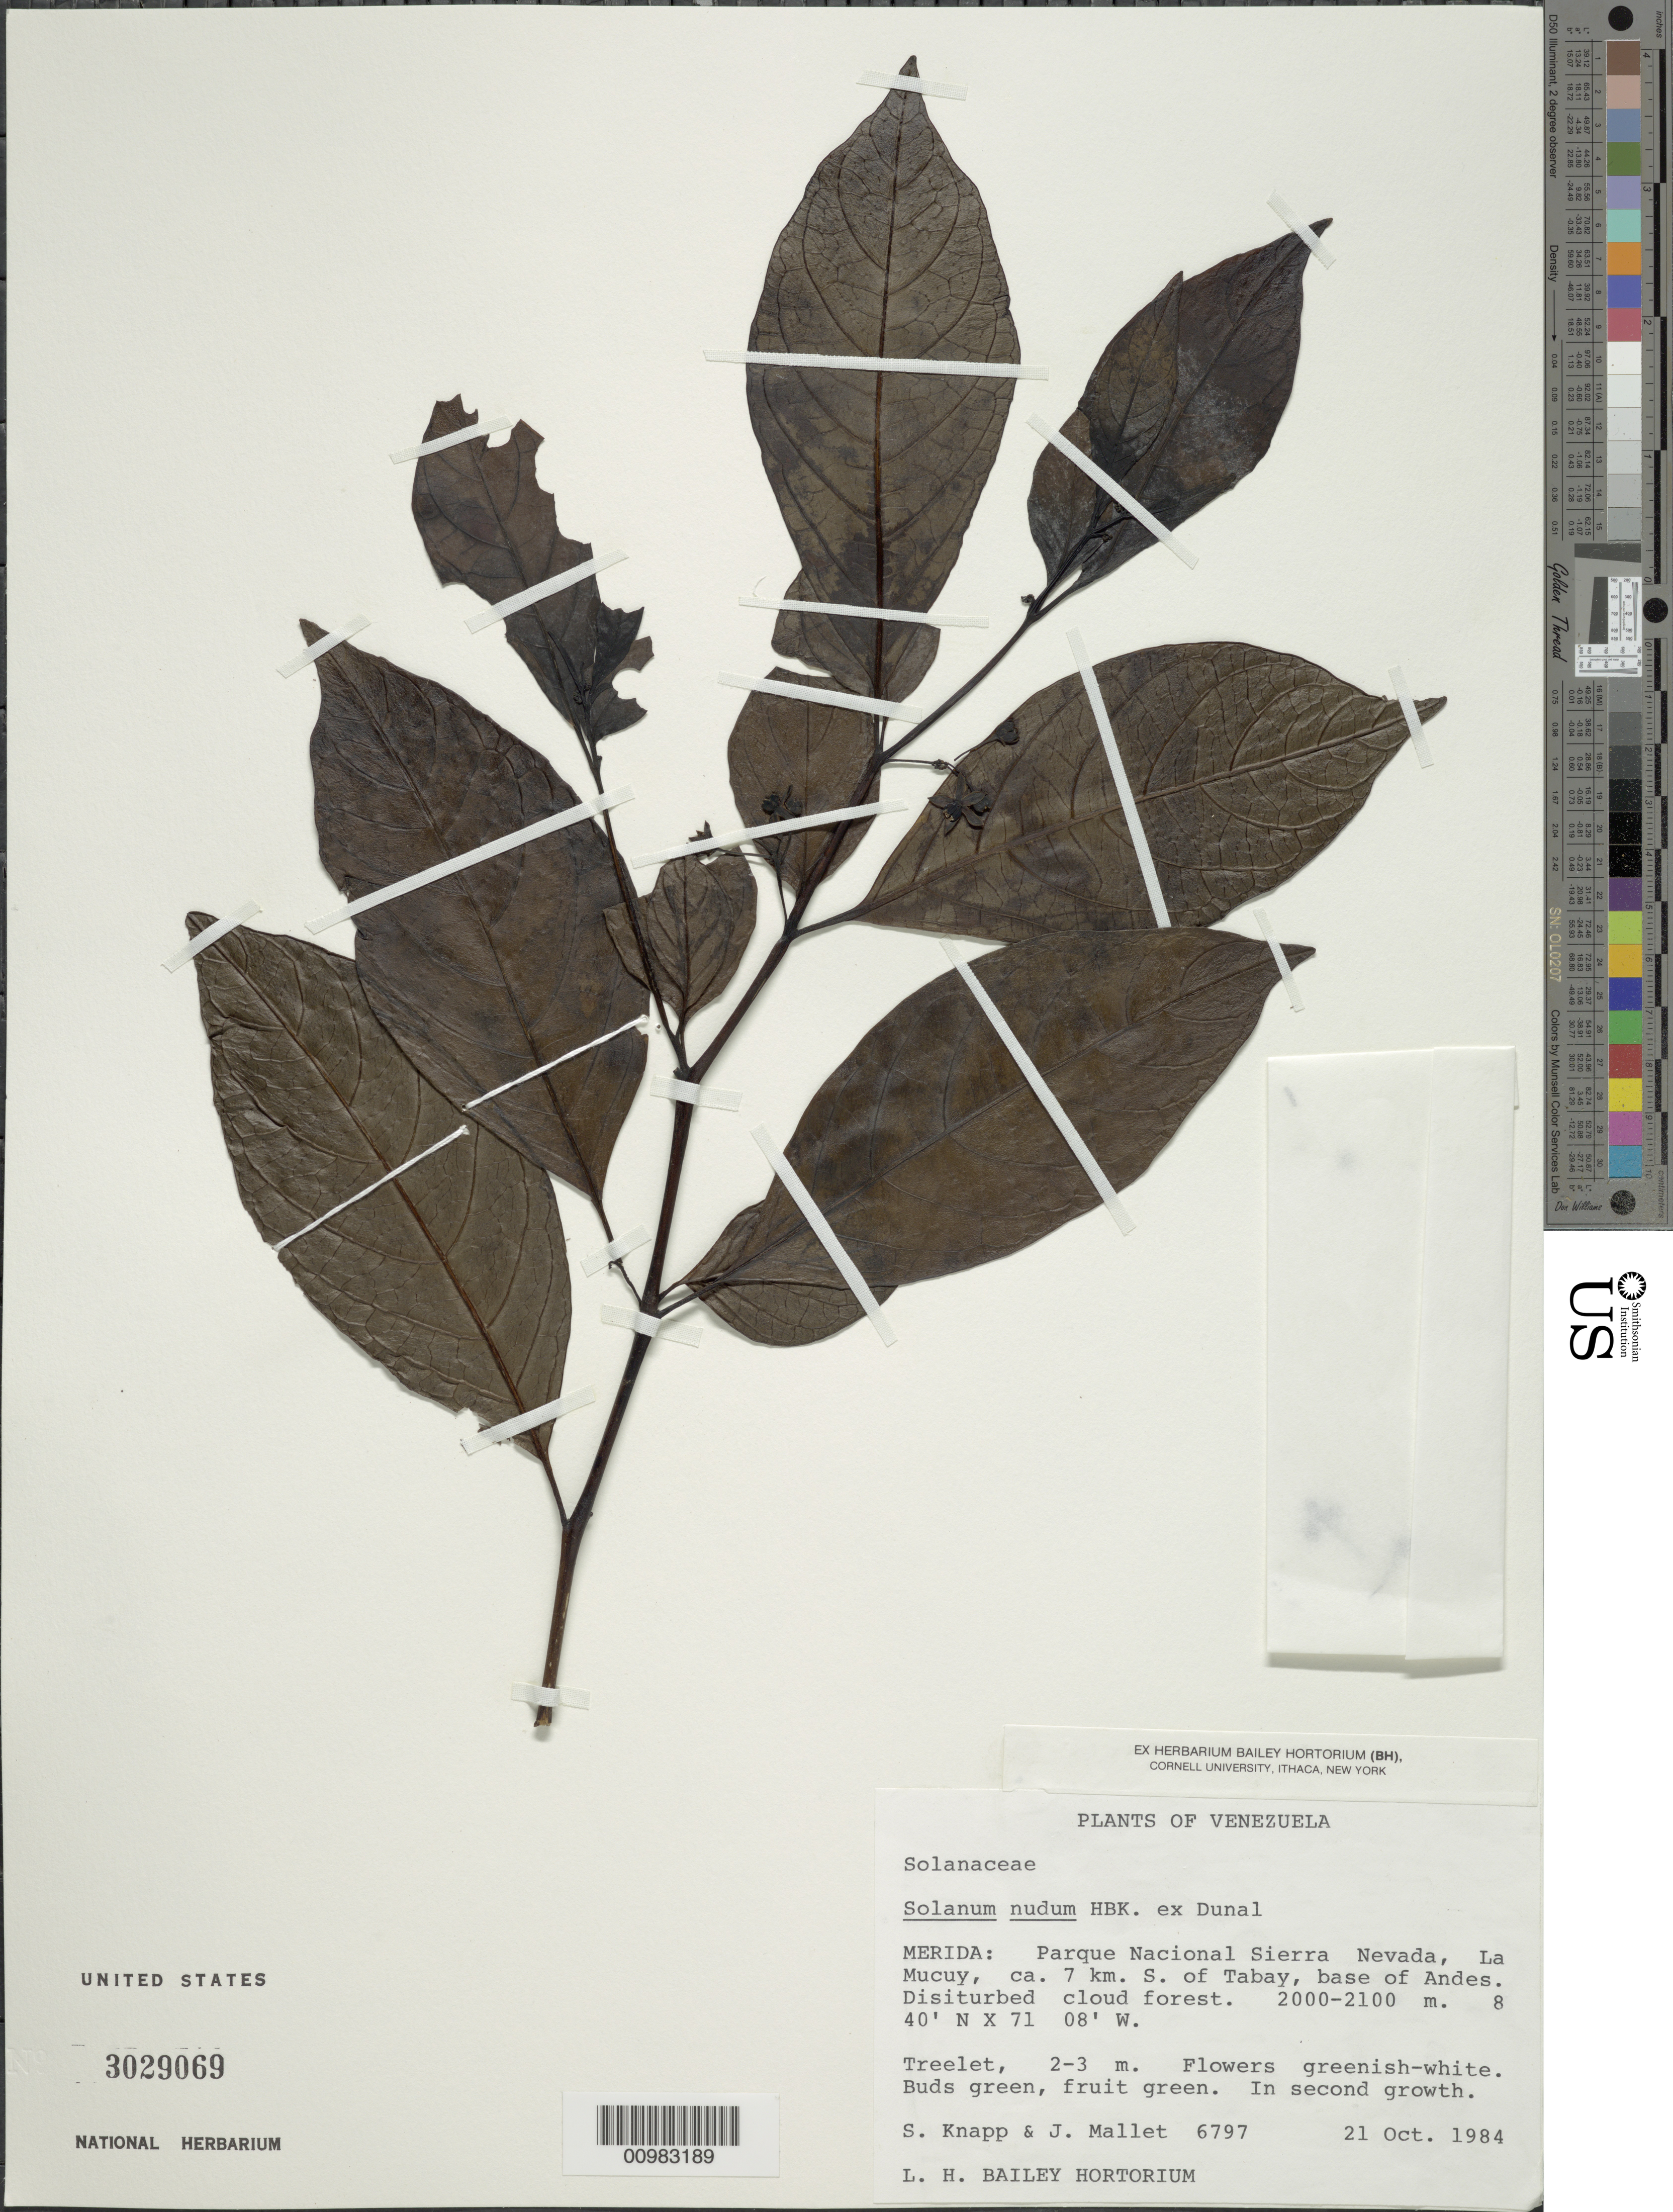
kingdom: Plantae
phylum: Tracheophyta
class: Magnoliopsida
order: Solanales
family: Solanaceae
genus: Solanum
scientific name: Solanum nudum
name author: Dunal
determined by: Knapp, S. D.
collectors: S. Knapp & J. Mallet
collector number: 6797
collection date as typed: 21 Oct 1984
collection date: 1984-10-21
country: Venezuela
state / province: Mérida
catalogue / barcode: US 3029069